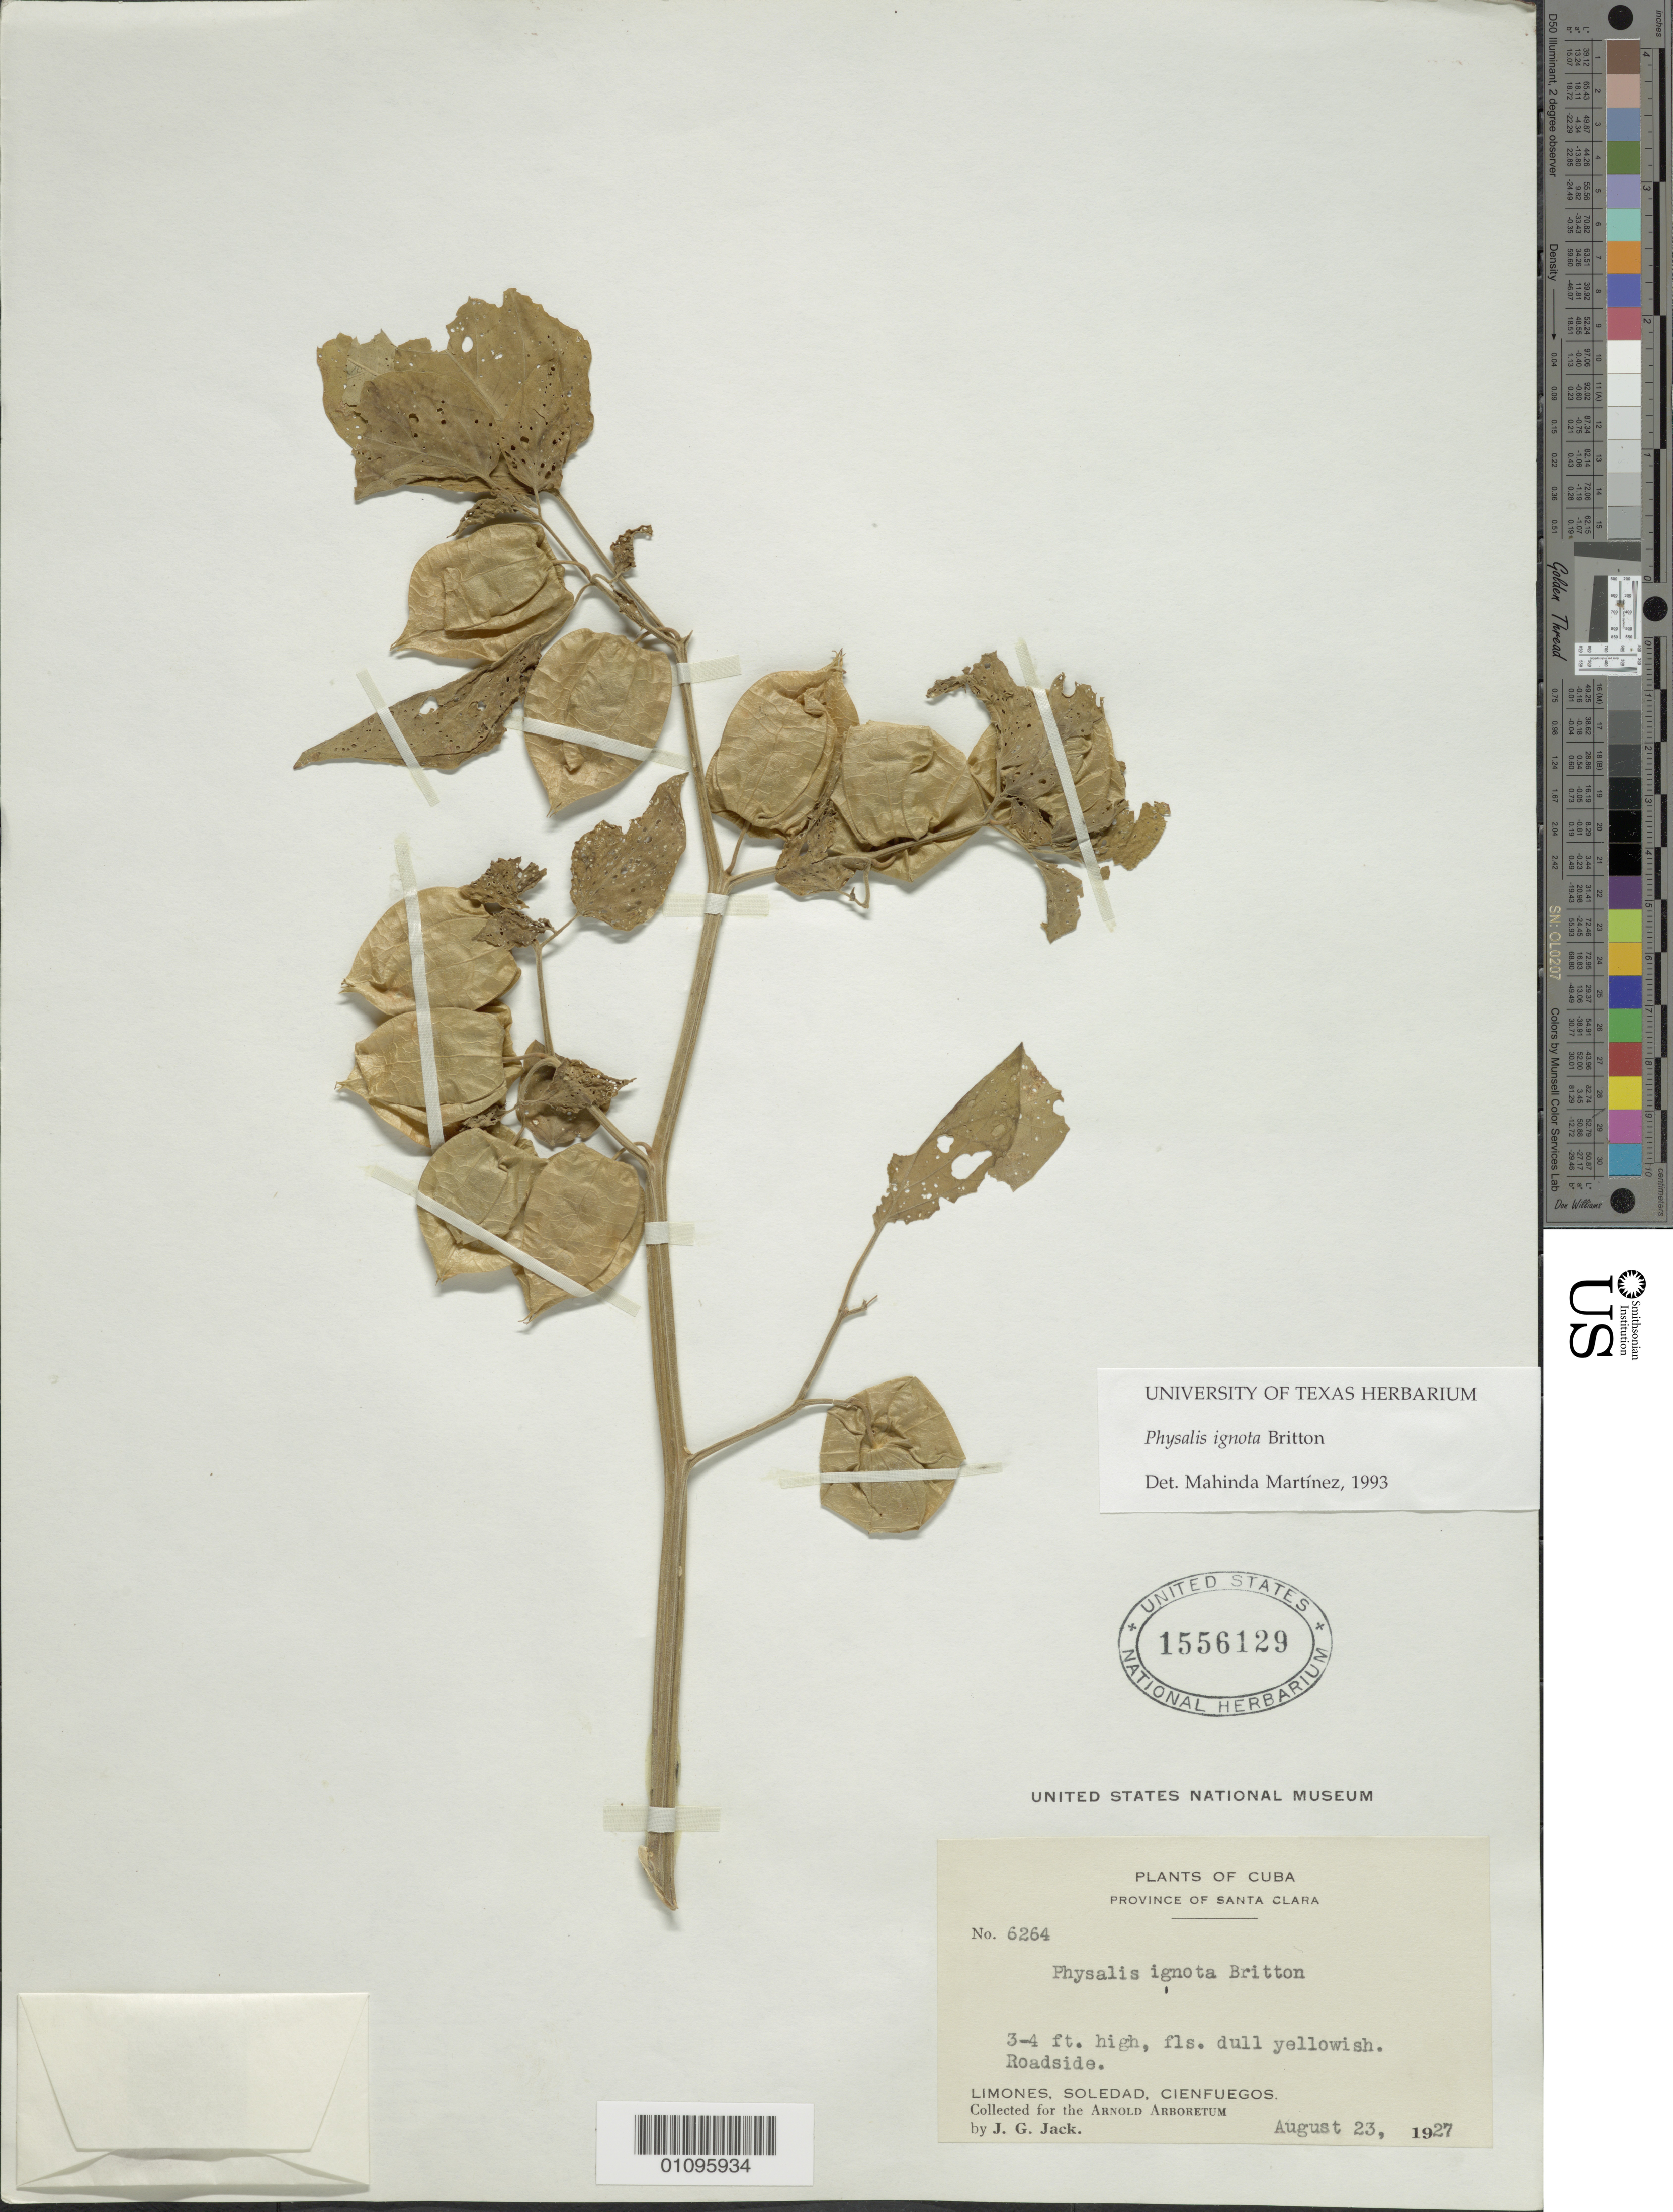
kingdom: Plantae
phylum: Tracheophyta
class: Magnoliopsida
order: Solanales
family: Solanaceae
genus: Physalis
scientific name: Physalis ignota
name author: Britton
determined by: Martinez, M.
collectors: J. G. Jack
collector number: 6264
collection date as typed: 23 Aug 1927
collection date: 1927-08-23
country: Cuba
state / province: Cienfuegos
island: Cuba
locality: Limones, Soledad, Cienfuegos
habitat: Roadside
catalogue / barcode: US 1556129